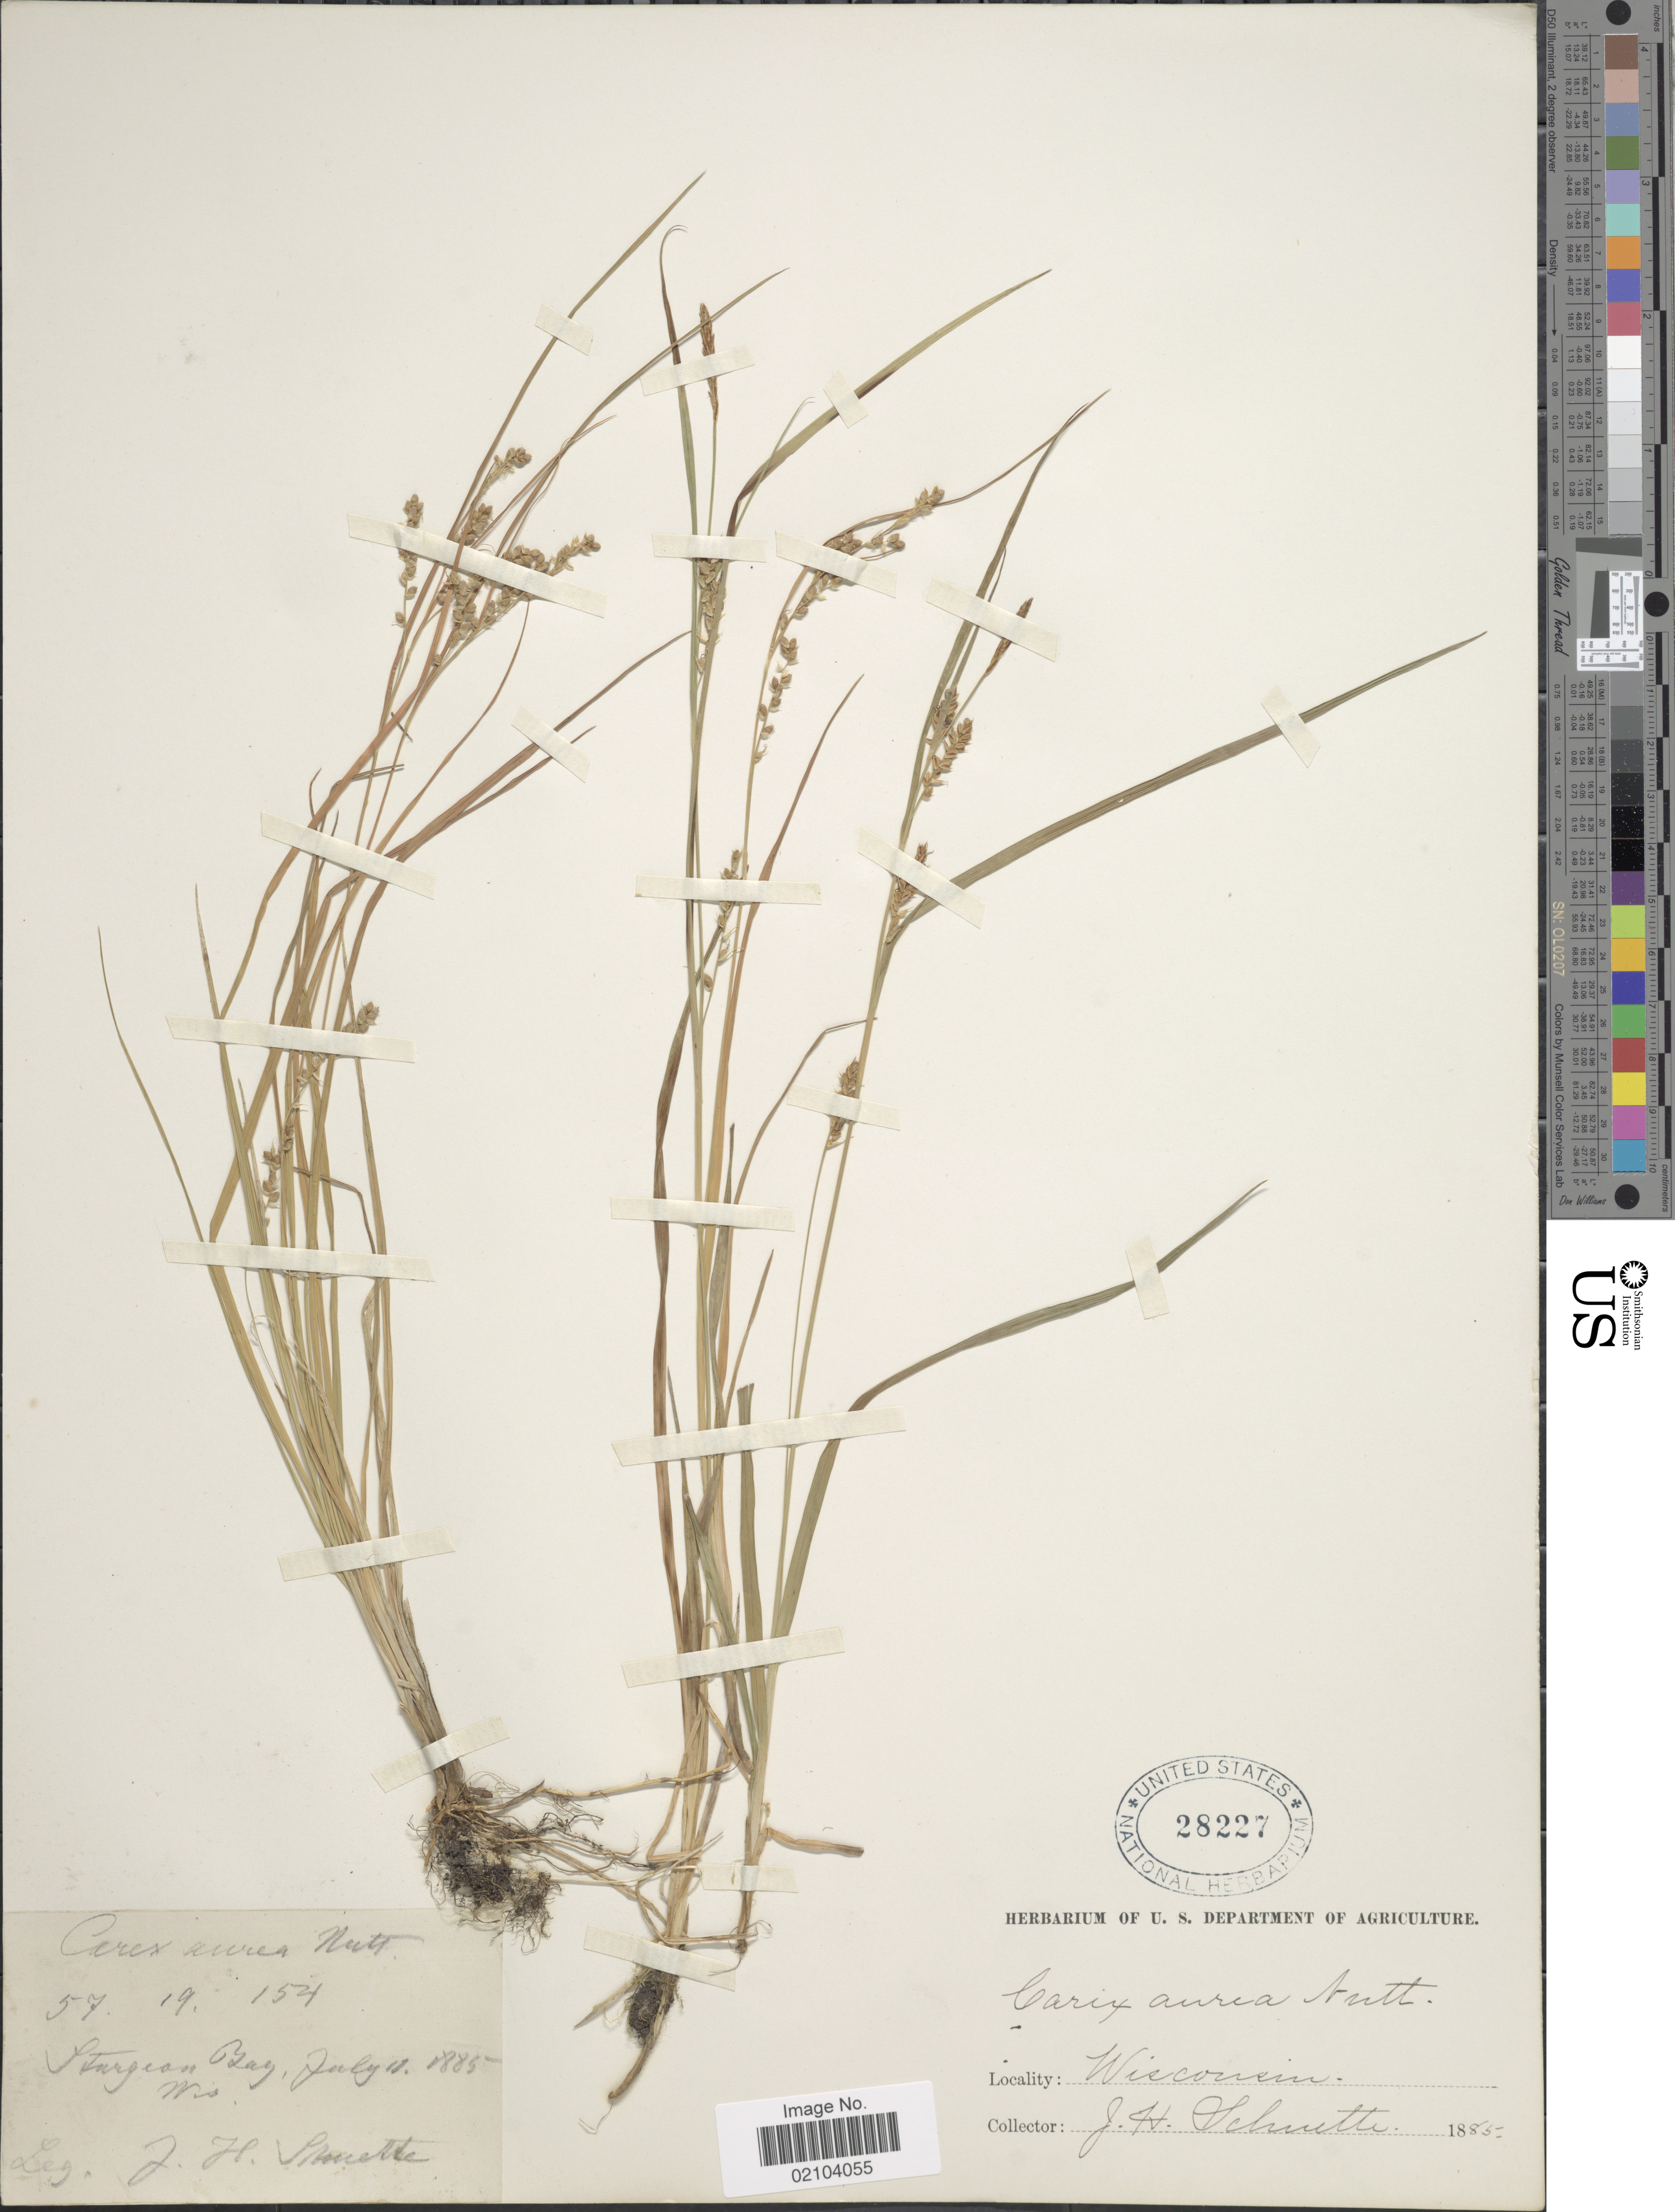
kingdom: Plantae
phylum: Tracheophyta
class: Liliopsida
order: Poales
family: Cyperaceae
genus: Carex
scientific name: Carex aurea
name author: Nutt.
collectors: J. H. Schuette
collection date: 1885-07-11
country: United States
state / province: Wisconsin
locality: Sturgeon Bay, Wis.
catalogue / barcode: US 28227